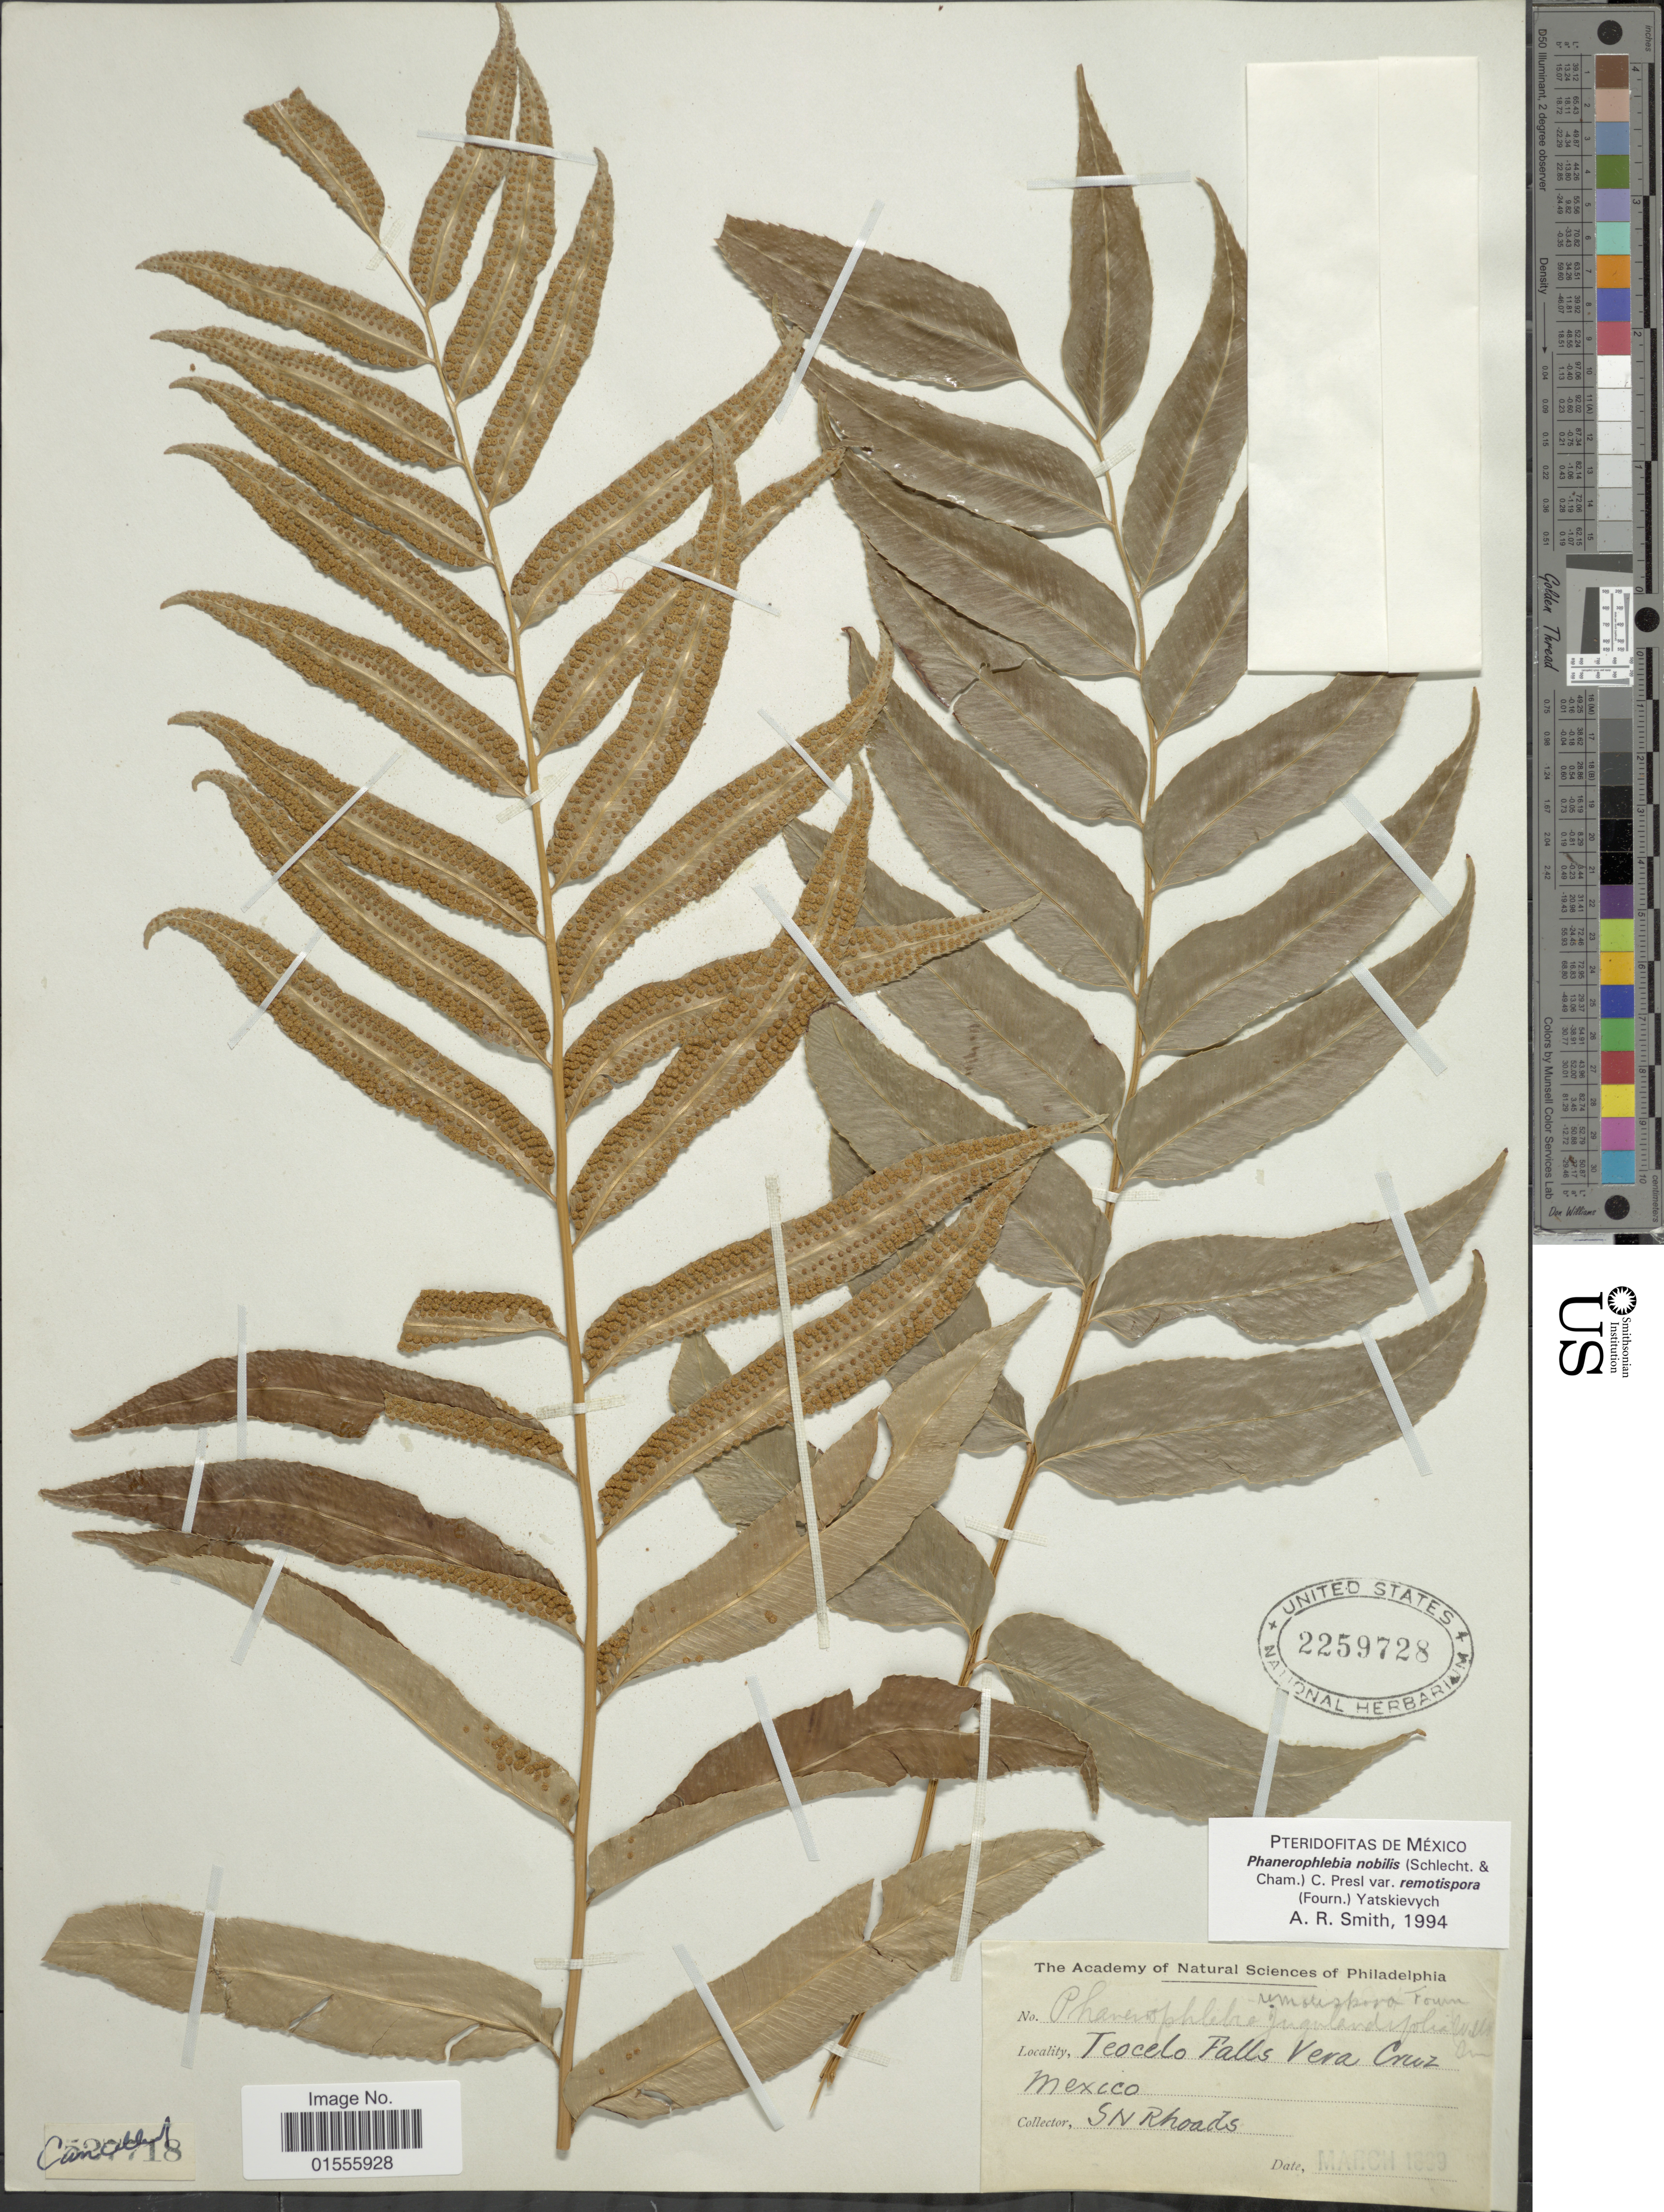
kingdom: Plantae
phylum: Tracheophyta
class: Polypodiopsida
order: Polypodiales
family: Dryopteridaceae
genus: Phanerophlebia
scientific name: Phanerophlebia remotispora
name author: E. Fourn.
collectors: S. Rhoads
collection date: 1889-03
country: Mexico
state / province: Veracruz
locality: Reocolo Falls Vera Cruz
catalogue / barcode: US 2259728